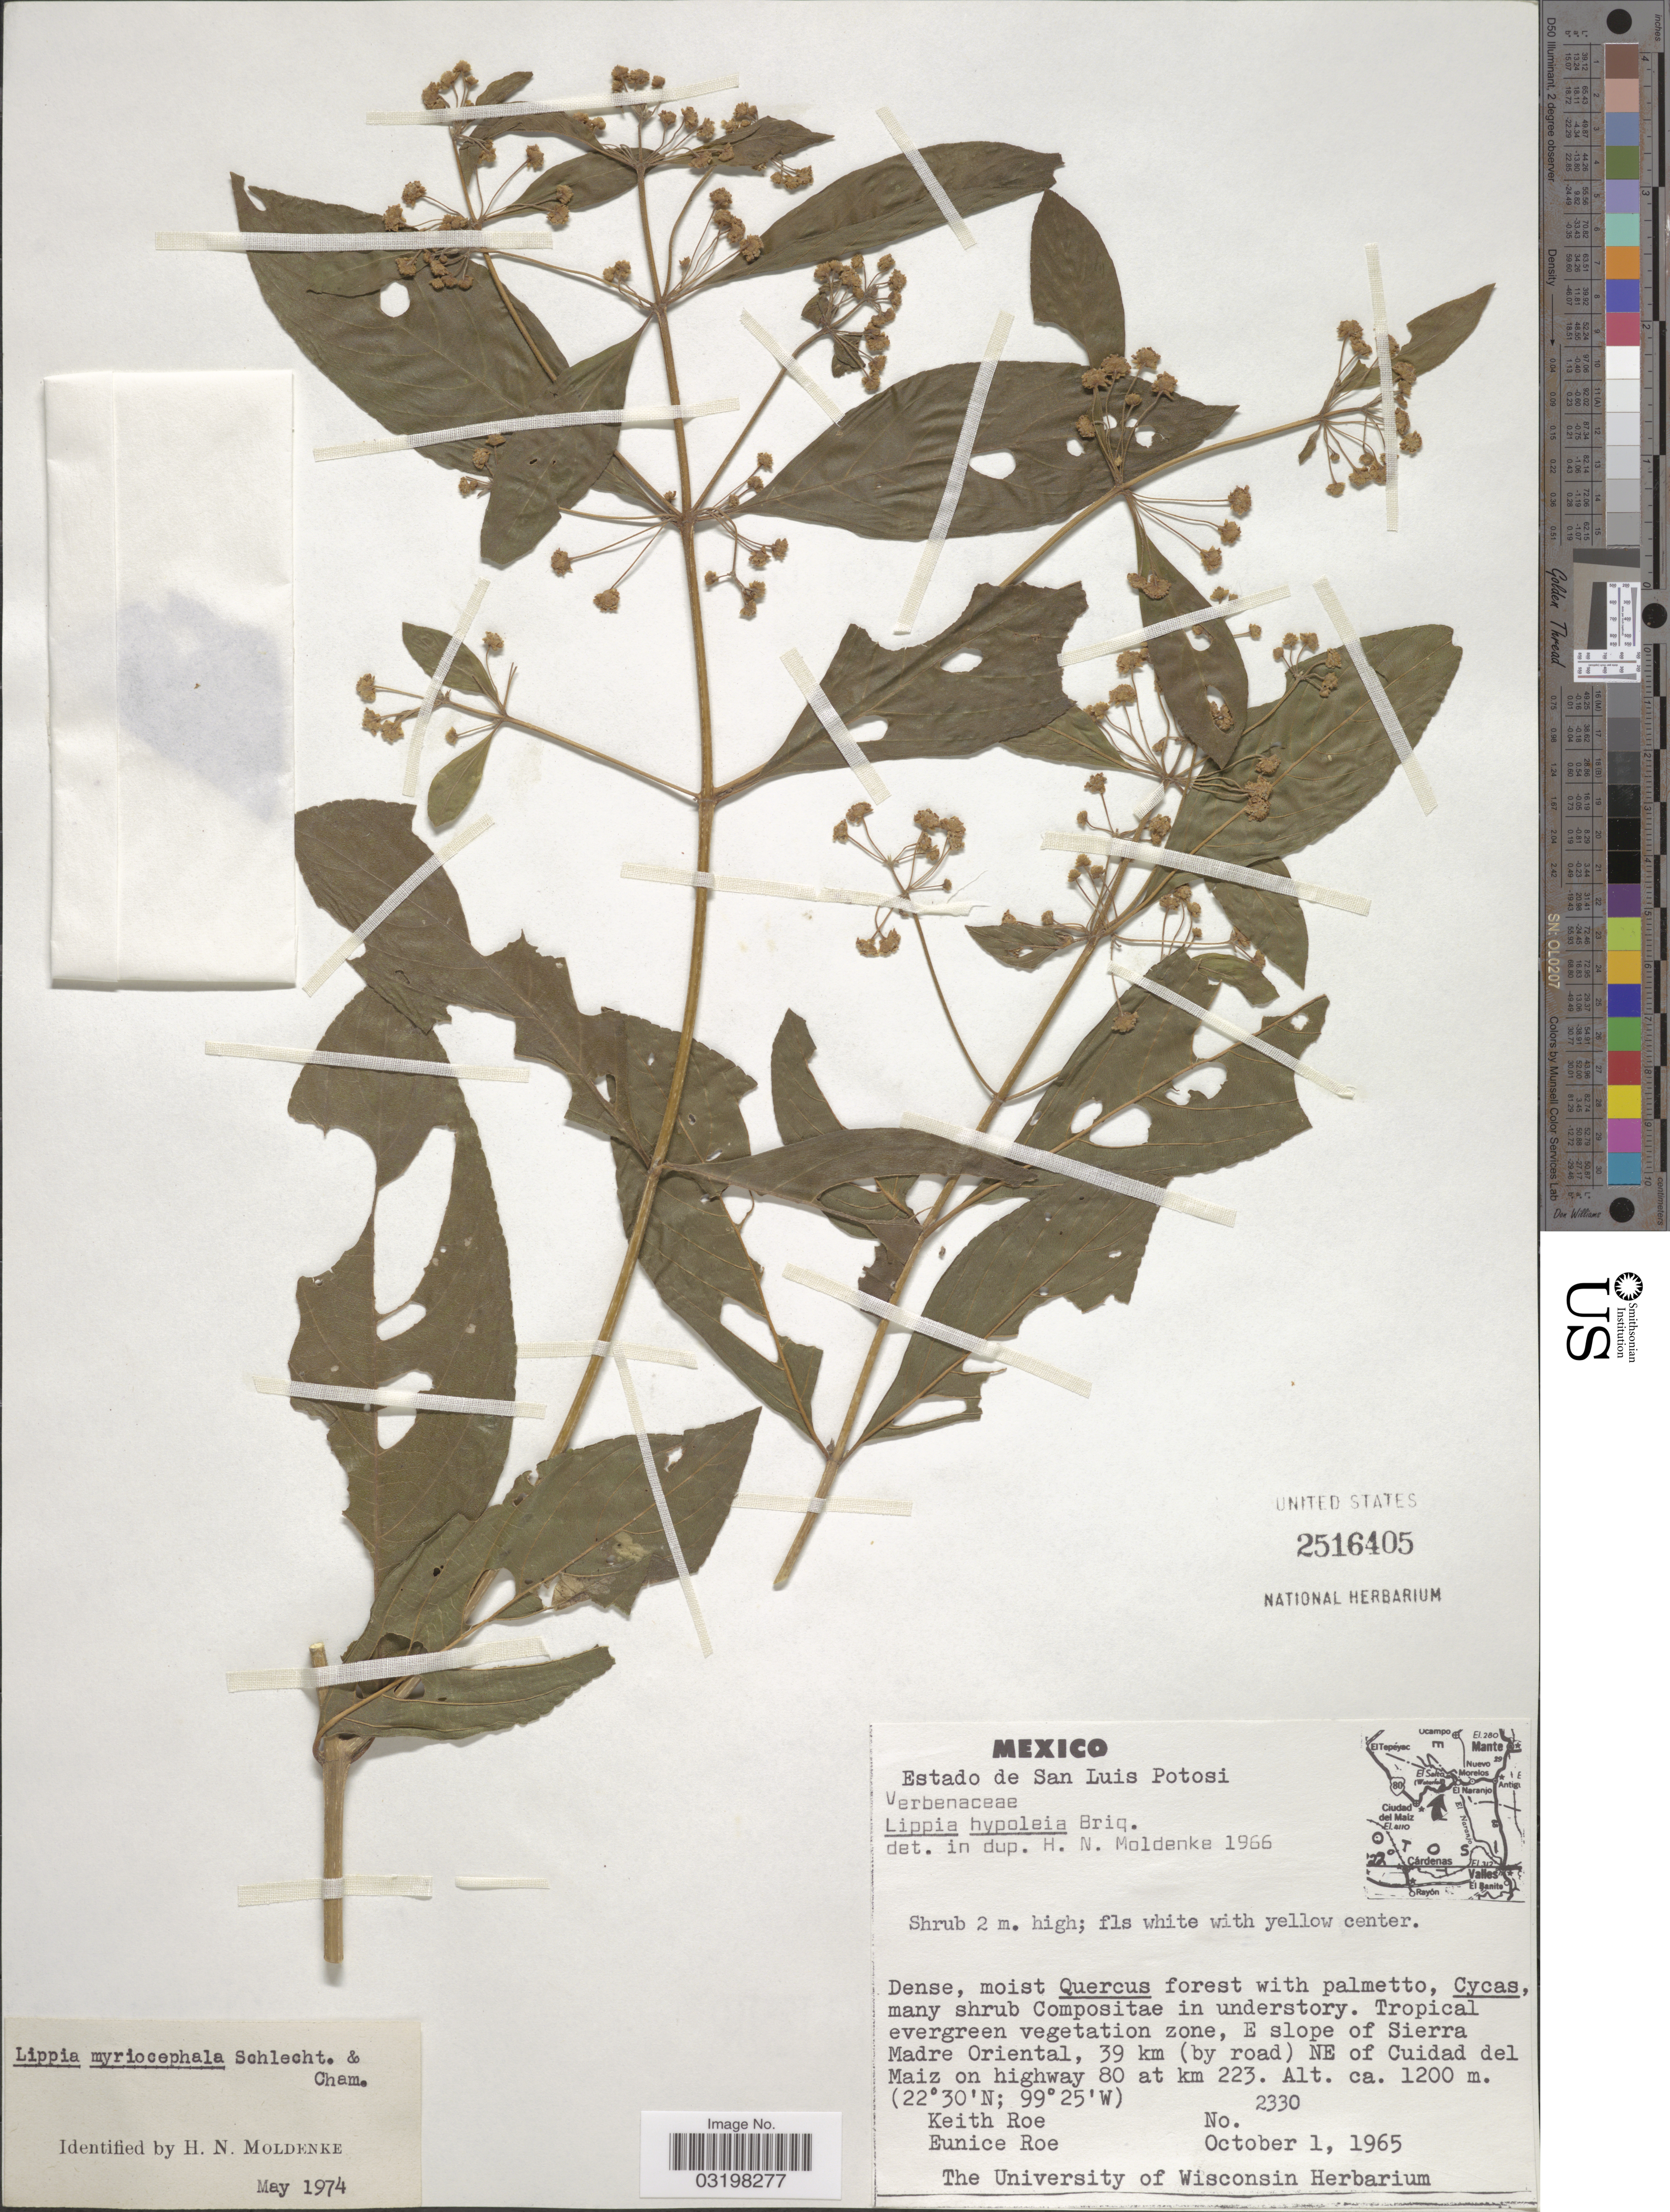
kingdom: Plantae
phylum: Tracheophyta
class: Magnoliopsida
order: Lamiales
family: Verbenaceae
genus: Lippia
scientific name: Lippia myriocephala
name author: Schltdl. & Cham.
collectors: K. E. Roe & E. Roe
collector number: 2330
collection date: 1965-10-01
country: Mexico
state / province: San Luis Potosí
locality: Tropical evergreen vegetation zone, E slope of Sierra Madre Oriental, 39 km (by road) NE of Cuidad del Maiz on highway 80 at km 223.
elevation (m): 1200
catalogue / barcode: US 2516405